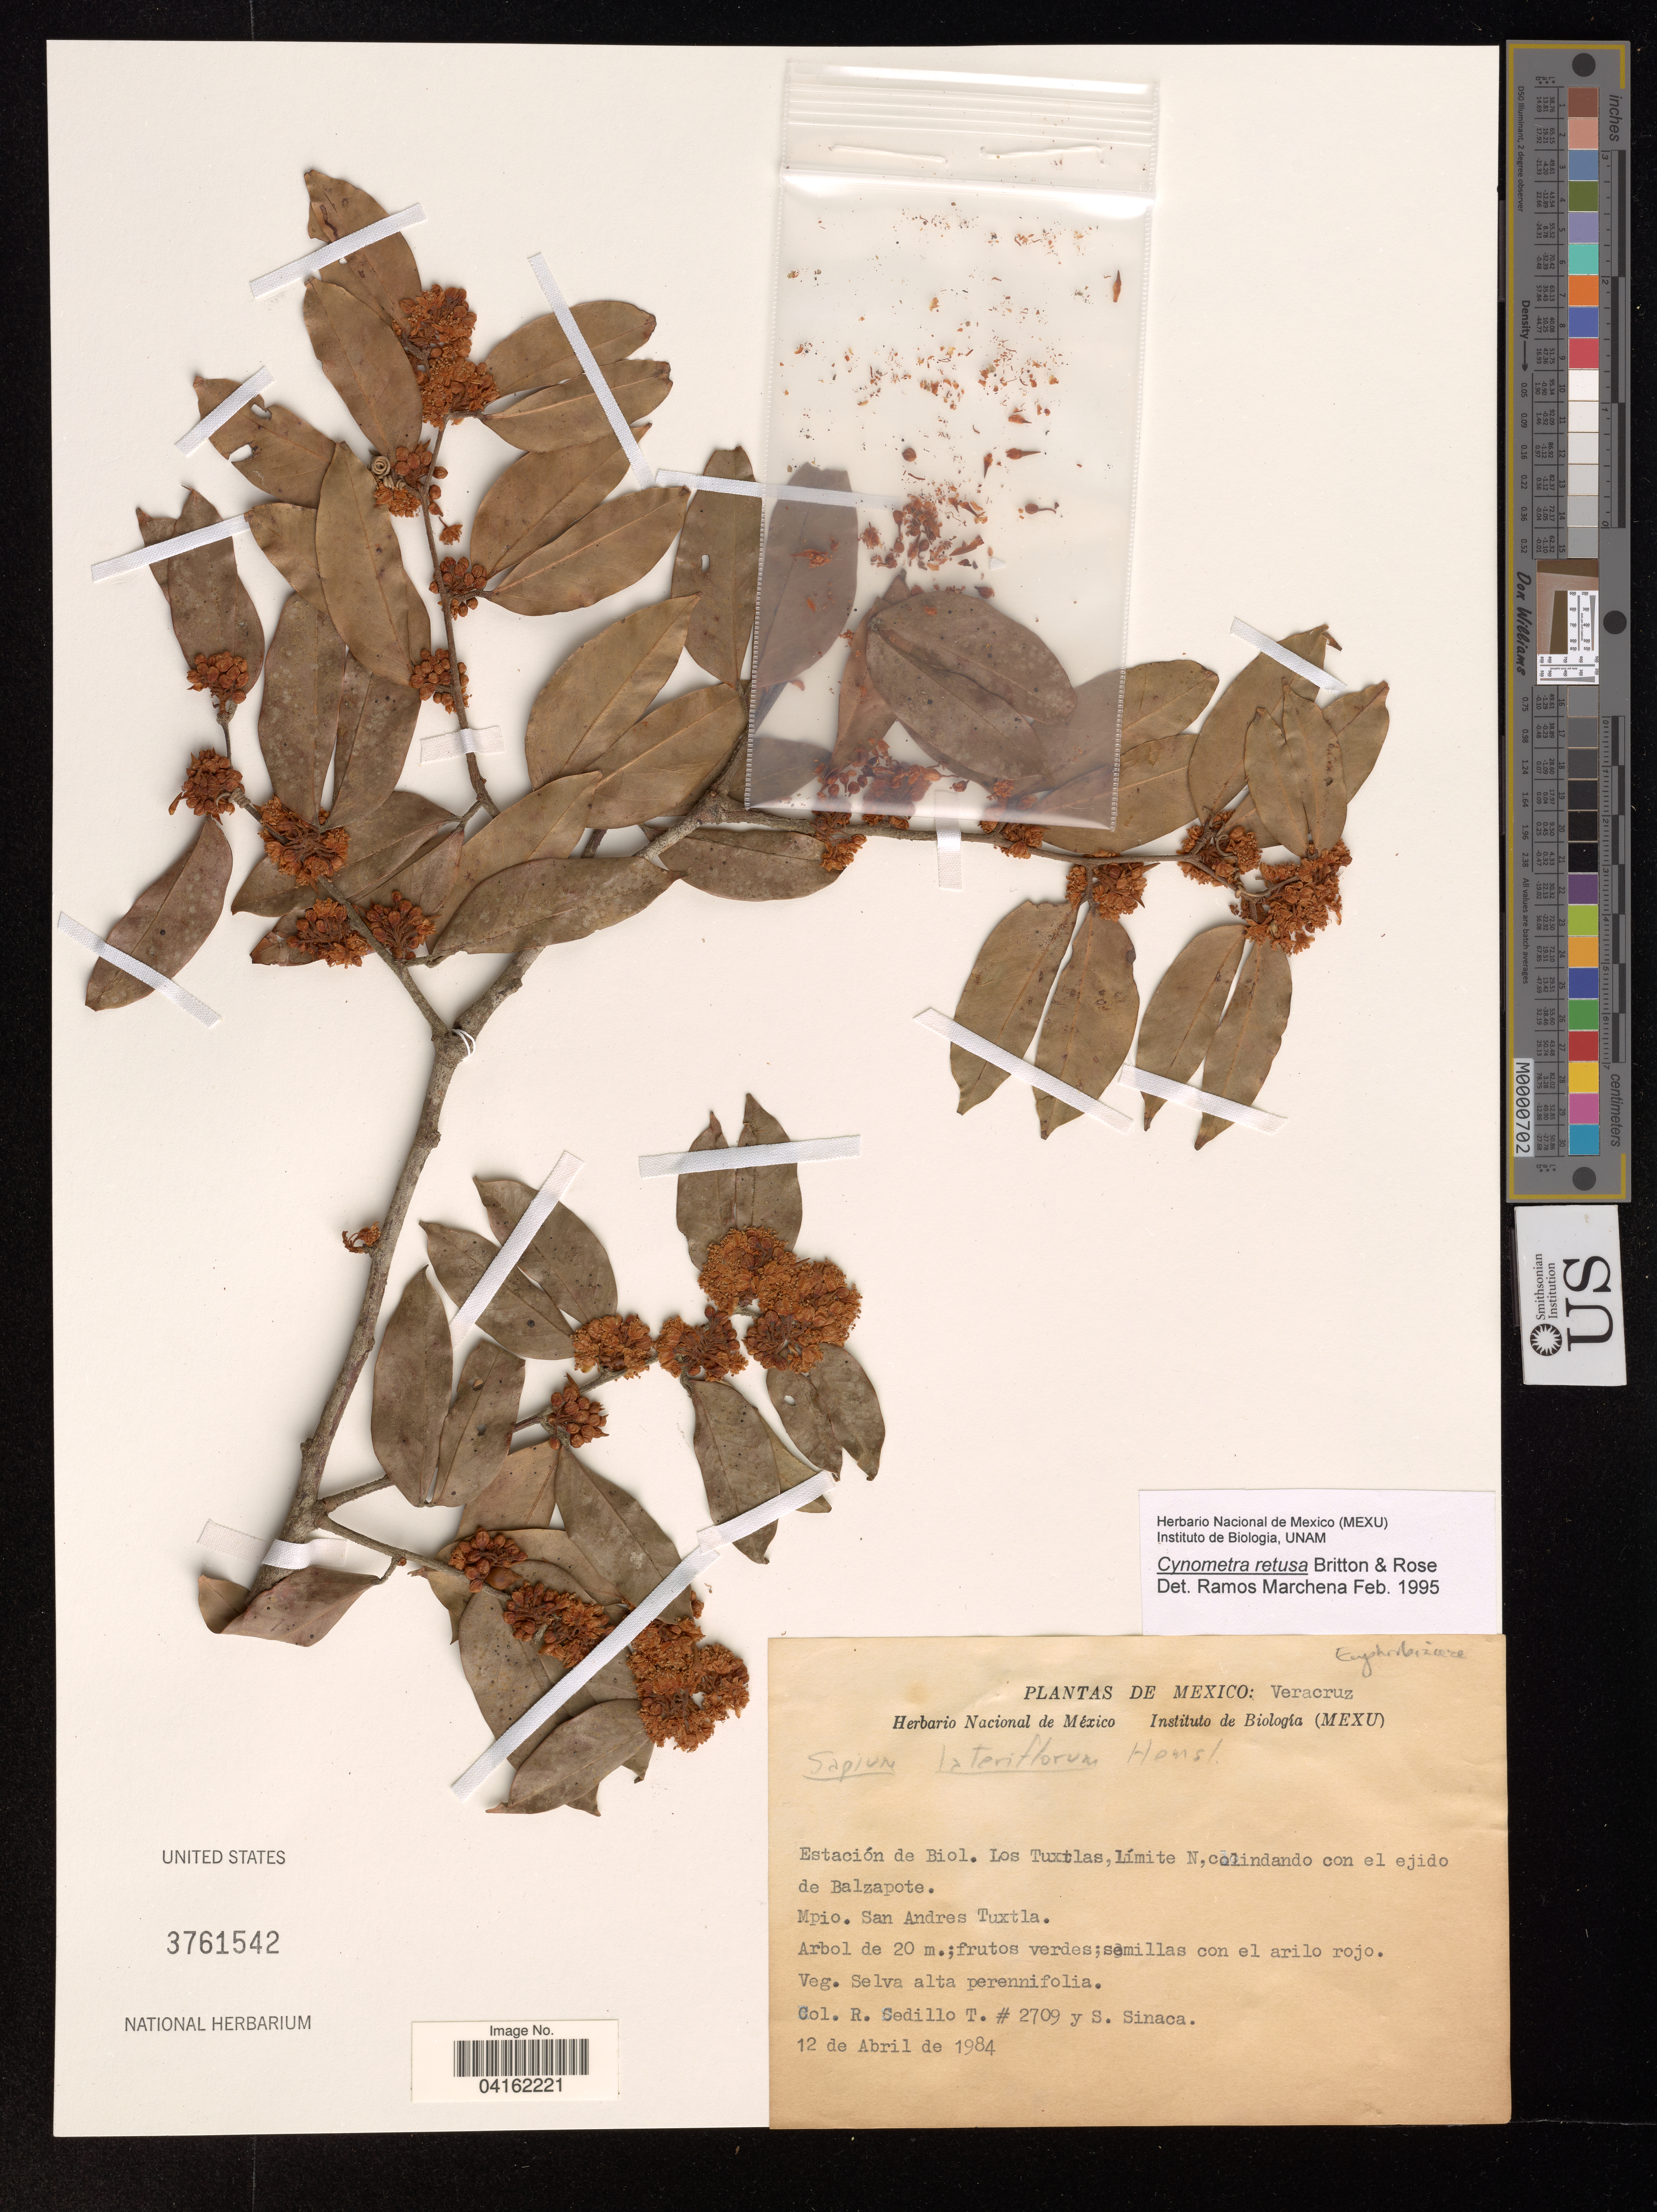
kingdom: Plantae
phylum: Tracheophyta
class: Magnoliopsida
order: Fabales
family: Fabaceae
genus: Cynometra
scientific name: Cynometra retusa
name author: Britton & Rose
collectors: R. Cedillo T. & S. Sinaca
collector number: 2709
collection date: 1984-04-12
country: Mexico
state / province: Veracruz Llave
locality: Veracruz. Estación de Biol. Los Tuxtlas, Límite N, colindando con el ejido de Balzapote. Mpio. San Andres Tuxtla.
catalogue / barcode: US 3761542